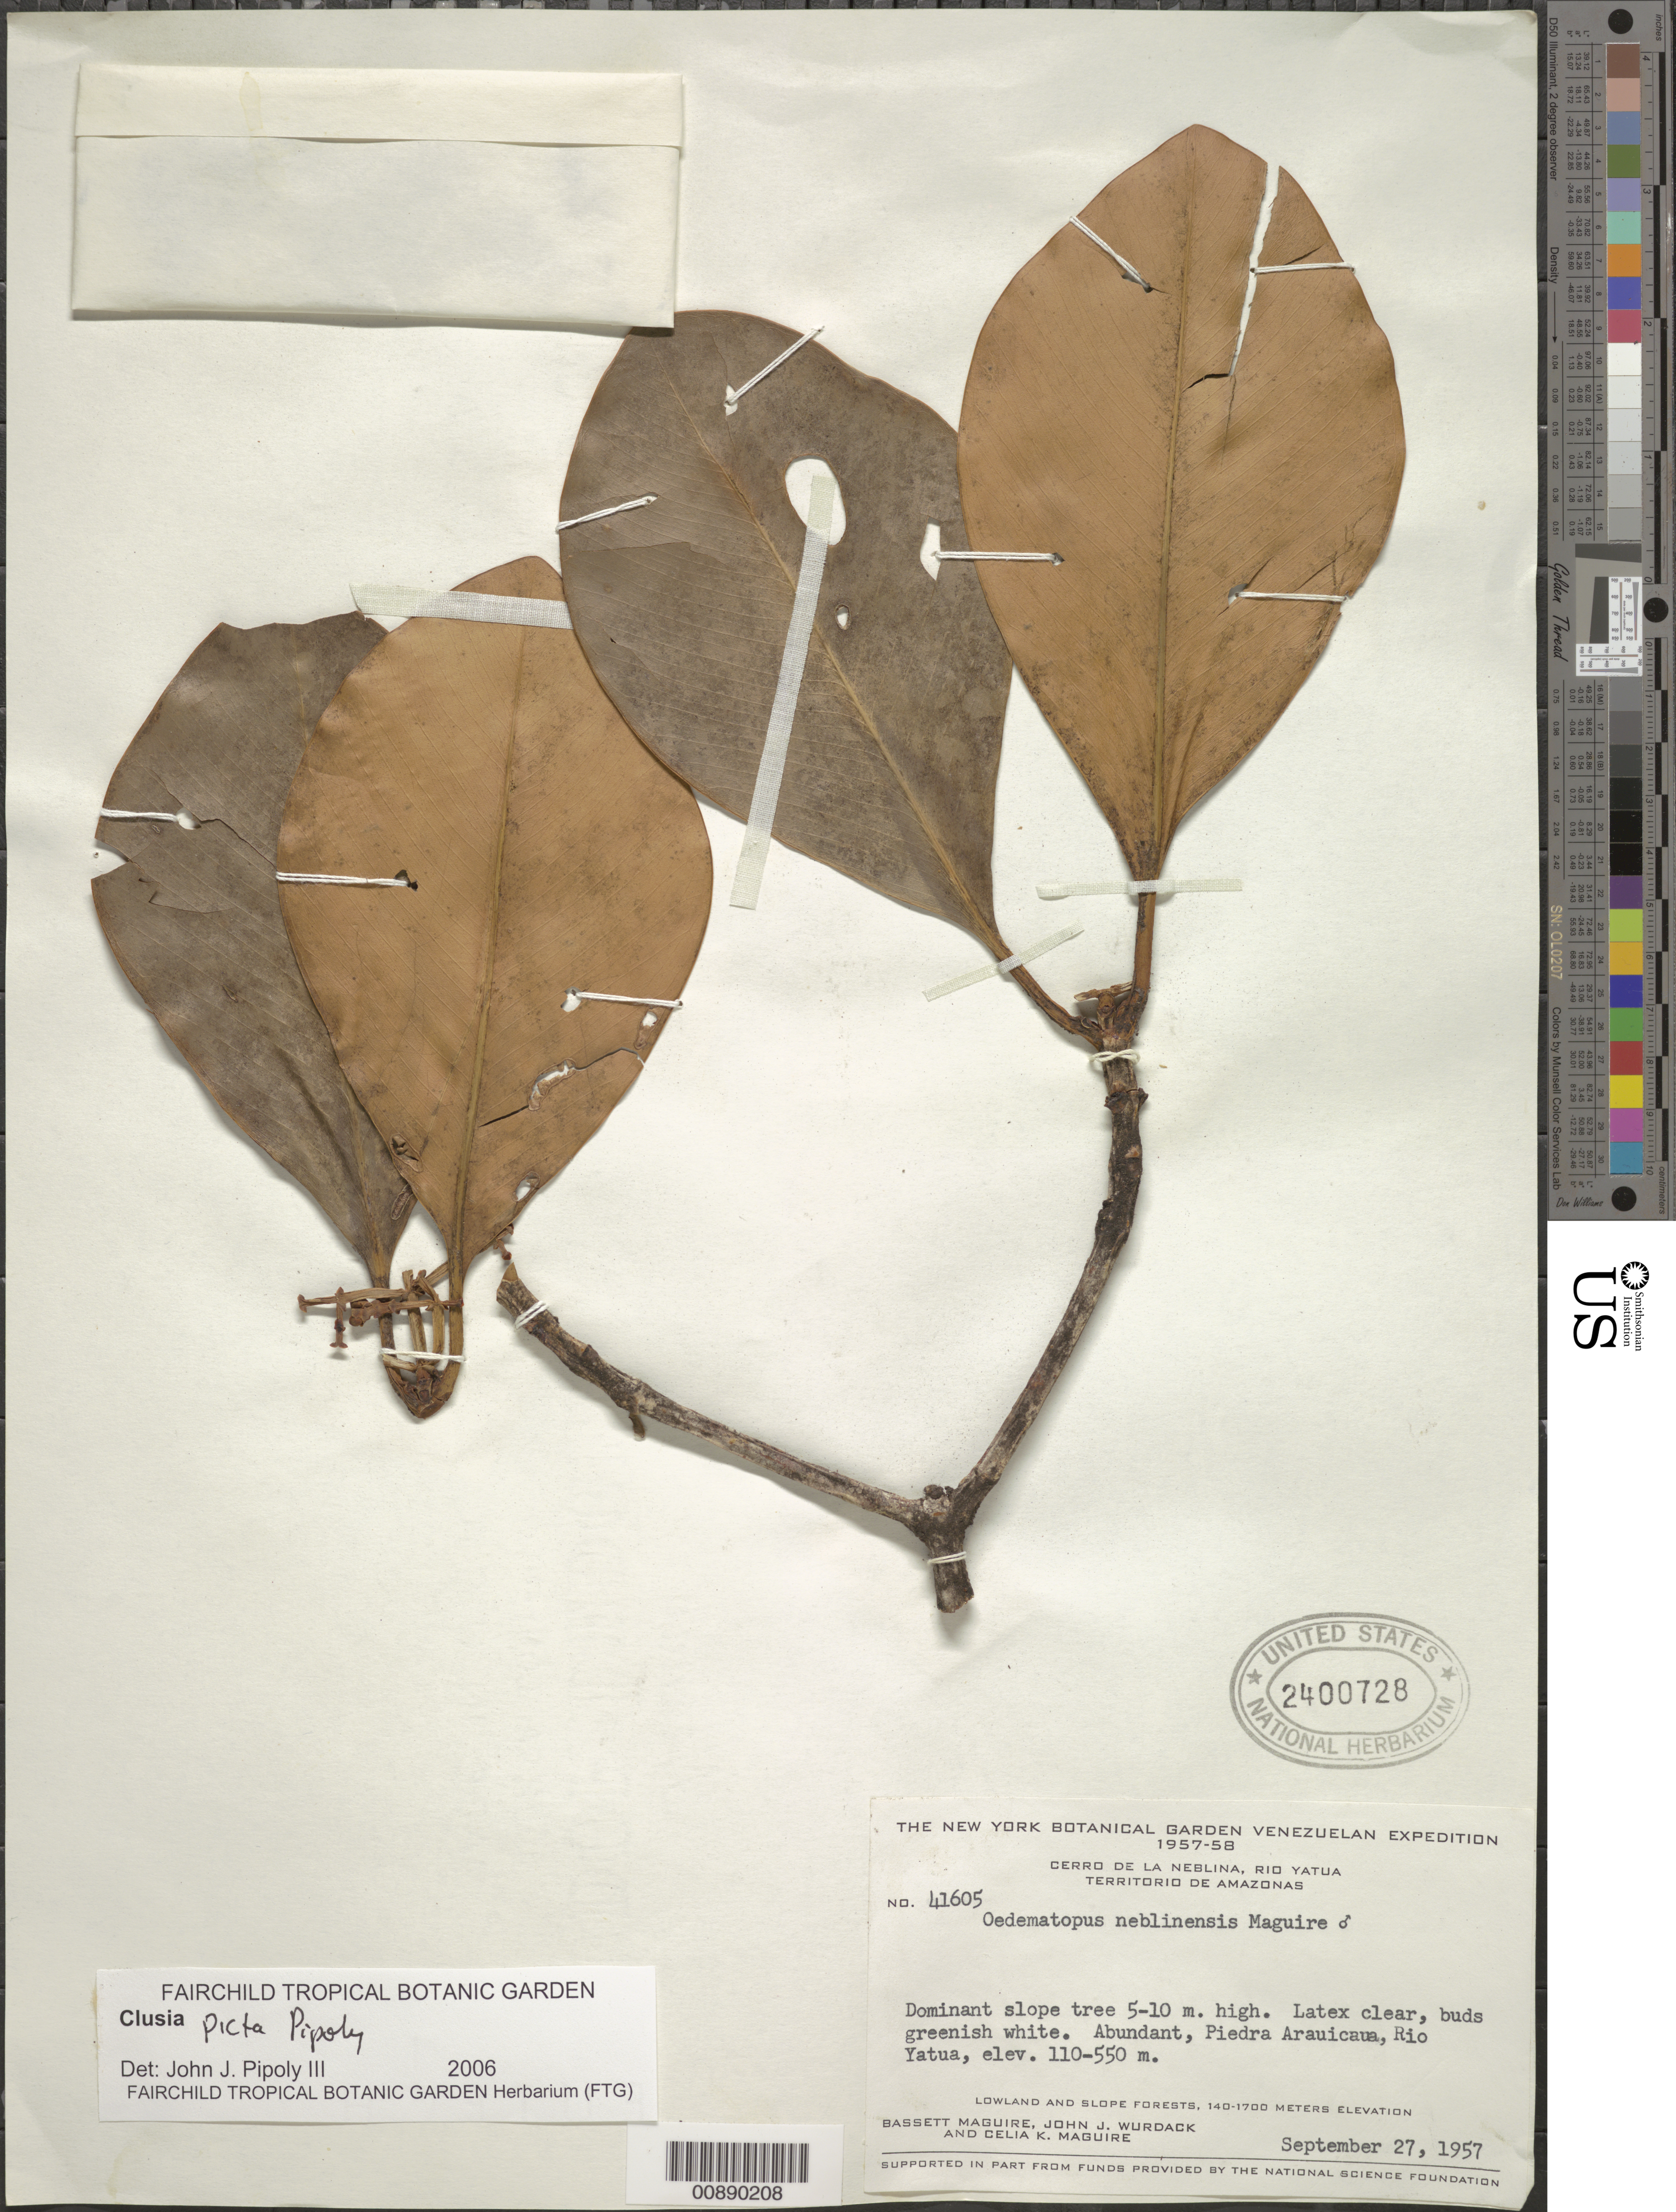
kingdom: Plantae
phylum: Tracheophyta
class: Magnoliopsida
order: Malpighiales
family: Clusiaceae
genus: Clusia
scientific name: Clusia picta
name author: Pipoly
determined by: Pipoly, J. J., III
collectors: B. Maguire, J. J. Wurdack & C. K. Maguire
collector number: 41605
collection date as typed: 27-Sep-57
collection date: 1957-09-27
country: Venezuela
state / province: Amazonas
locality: Piedra Arauicaua, Río Yatua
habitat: Slope forest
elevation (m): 110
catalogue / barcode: US 2400728